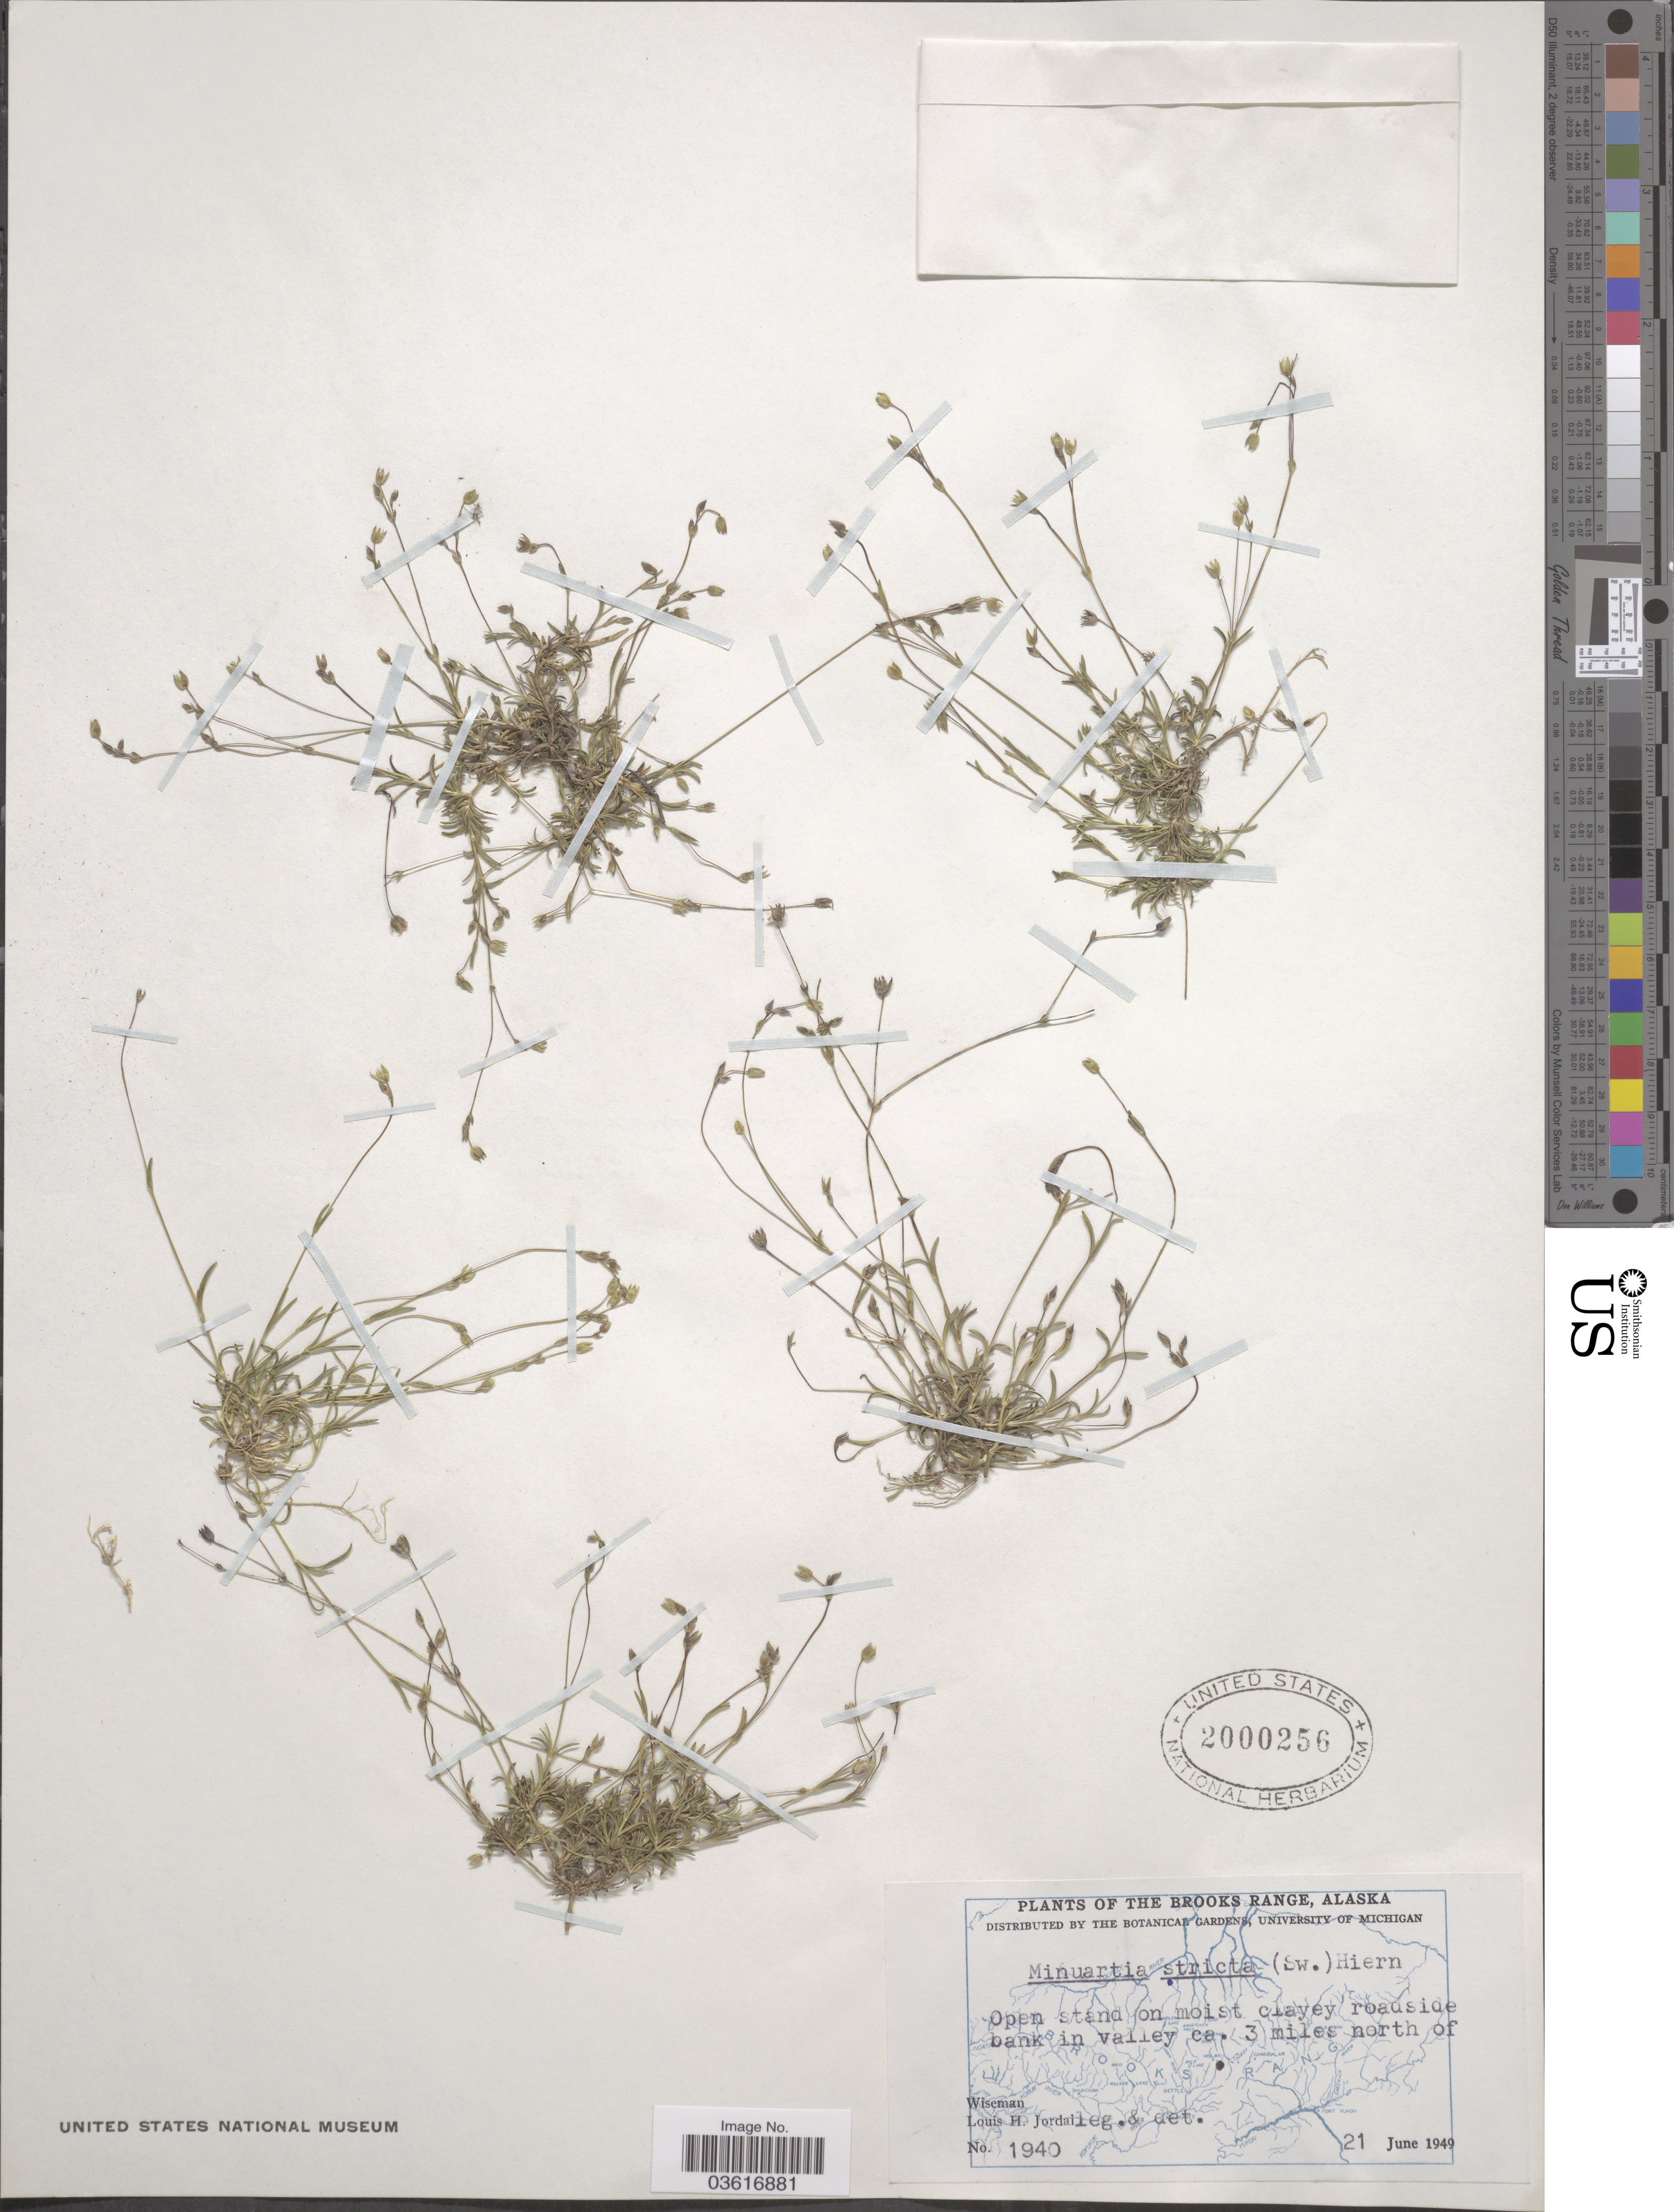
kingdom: Plantae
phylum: Tracheophyta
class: Magnoliopsida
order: Caryophyllales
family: Caryophyllaceae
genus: Minuartia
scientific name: Minuartia stricta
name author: (Sw.) Hiern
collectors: L. Jordal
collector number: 1940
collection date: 1949-06-21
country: United States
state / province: Alaska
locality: Brooks Range. In valley ca. 3 miles north of Wiseman.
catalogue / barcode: US 2000256